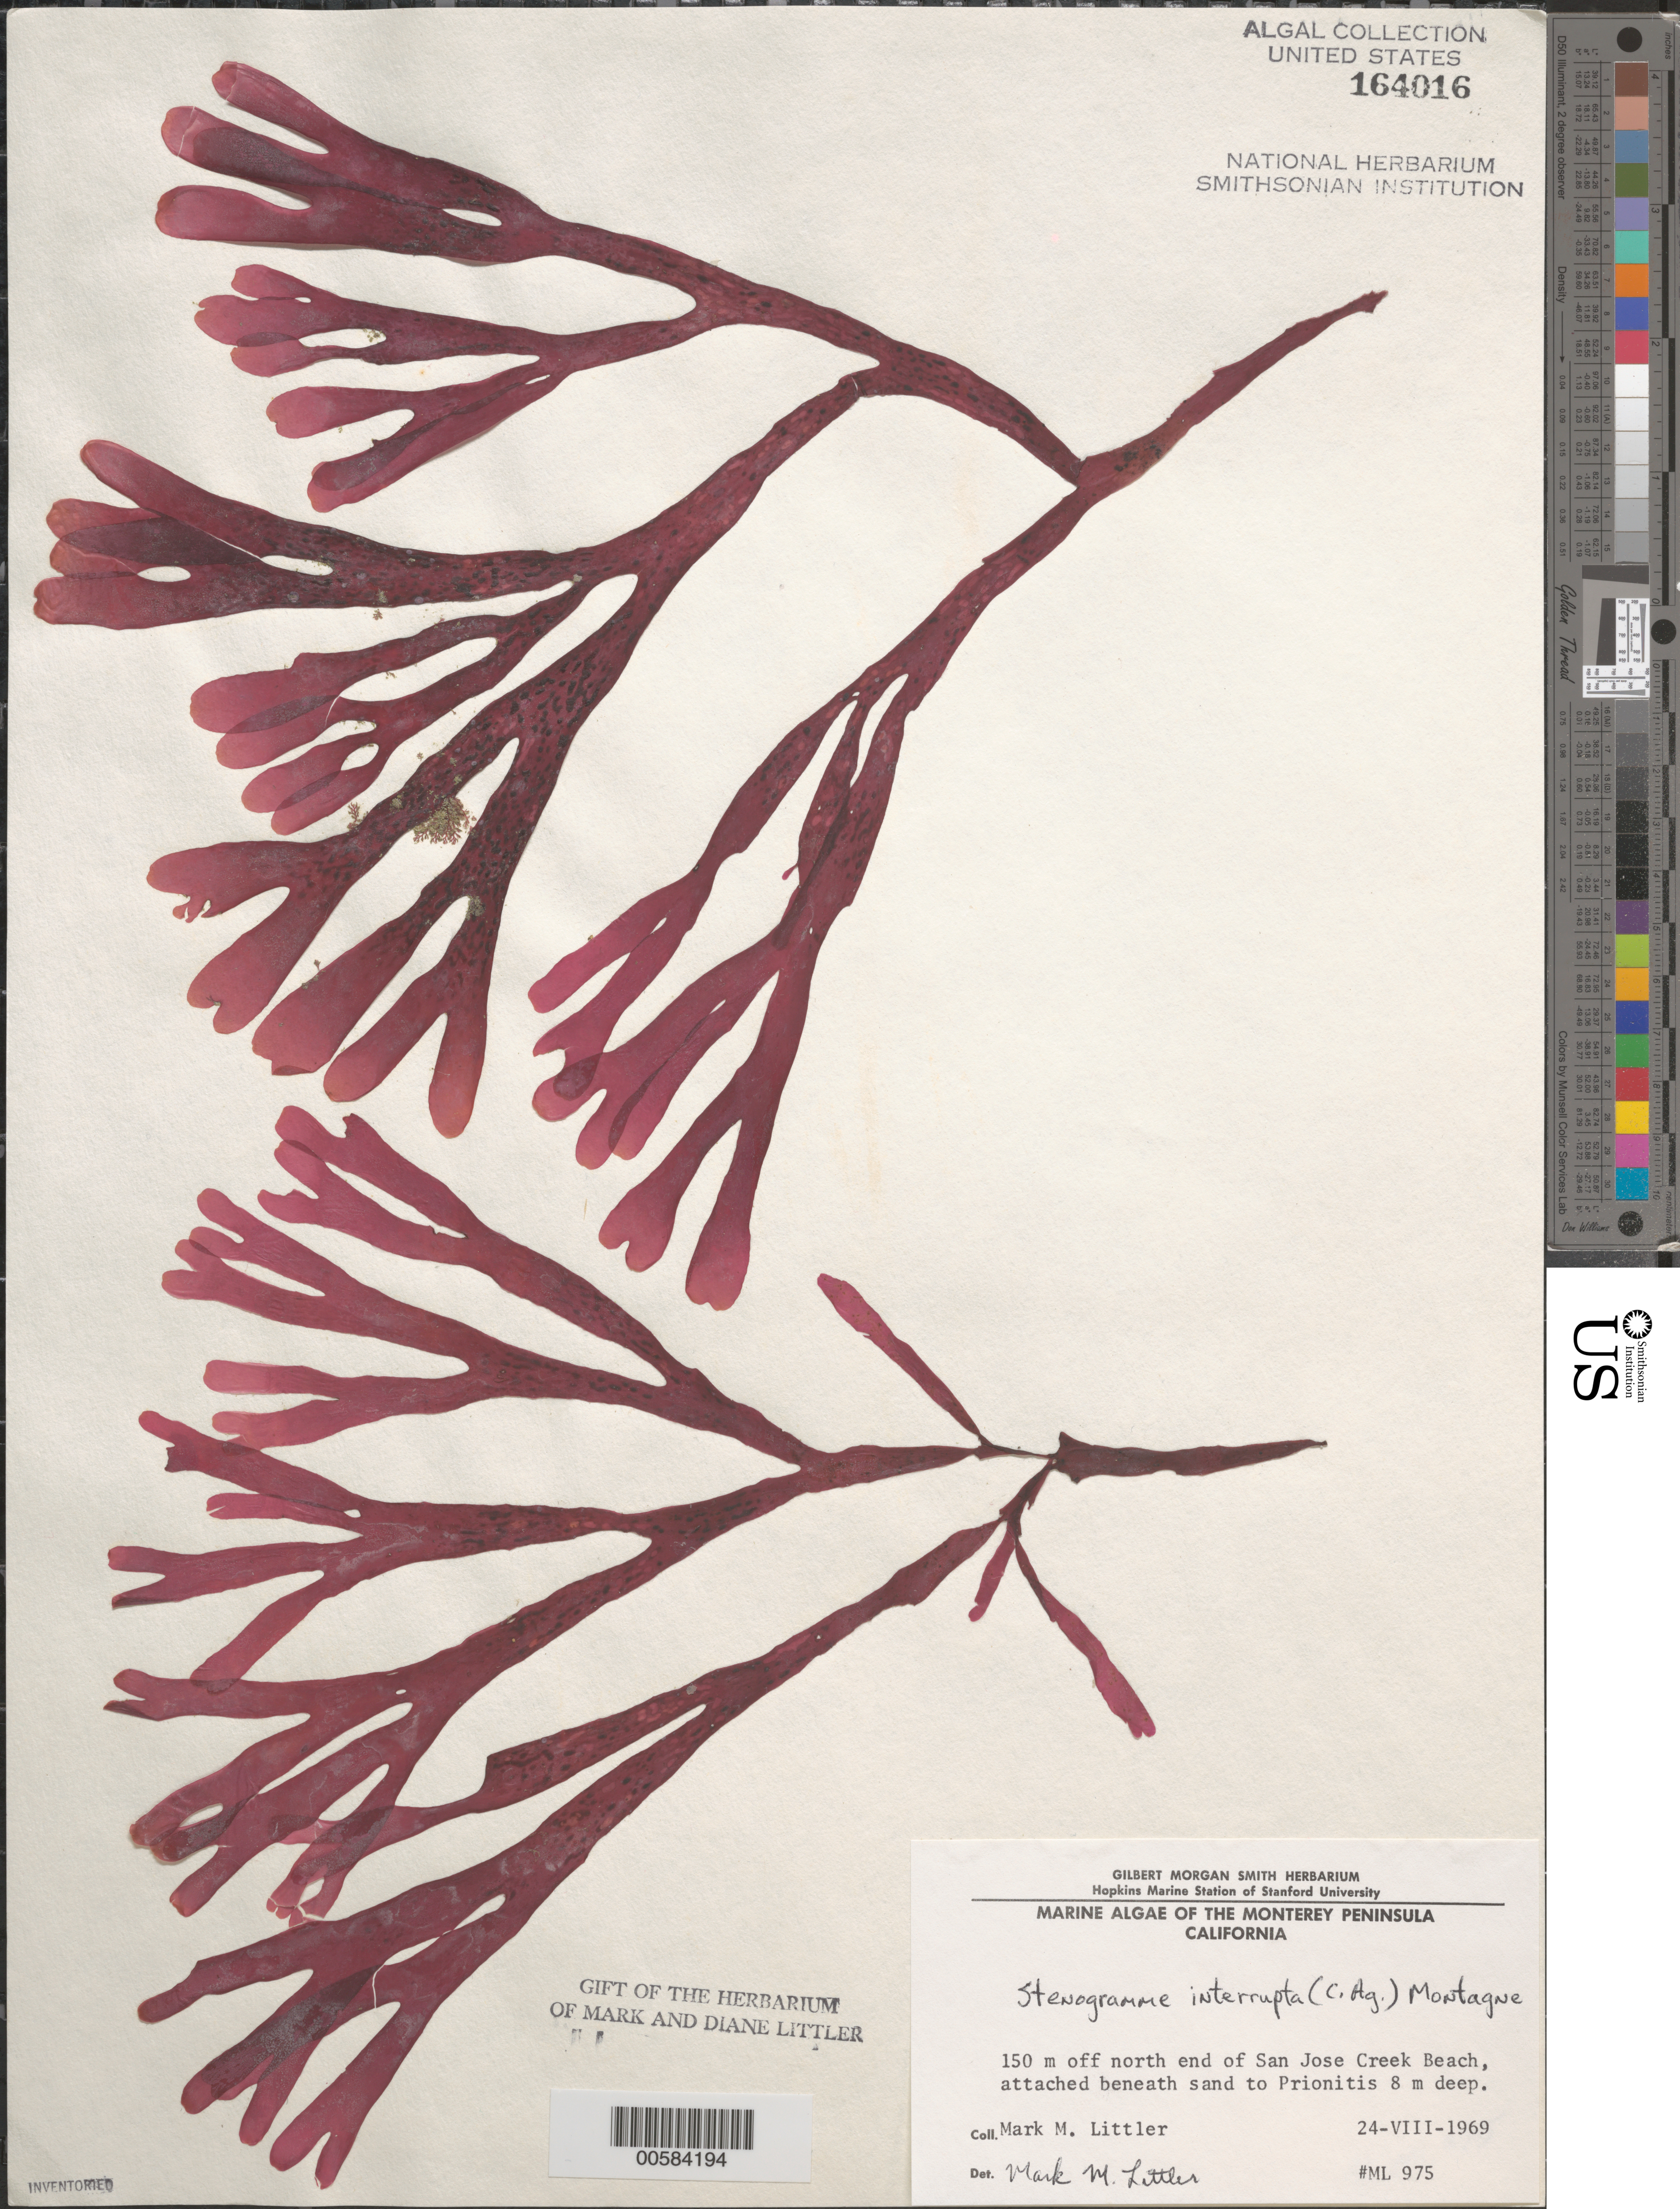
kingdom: Plantae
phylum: Rhodophyta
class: Florideophyceae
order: Gigartinales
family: Phyllophoraceae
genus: Stenogramma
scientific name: Stenogramma interruptum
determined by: Littler, M. M.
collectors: M. M. Littler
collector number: ML 975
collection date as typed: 24 Aug 1969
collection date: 1969-08-24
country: United States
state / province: California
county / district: Monterey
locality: San Jose Creek Beach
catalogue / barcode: US 164016